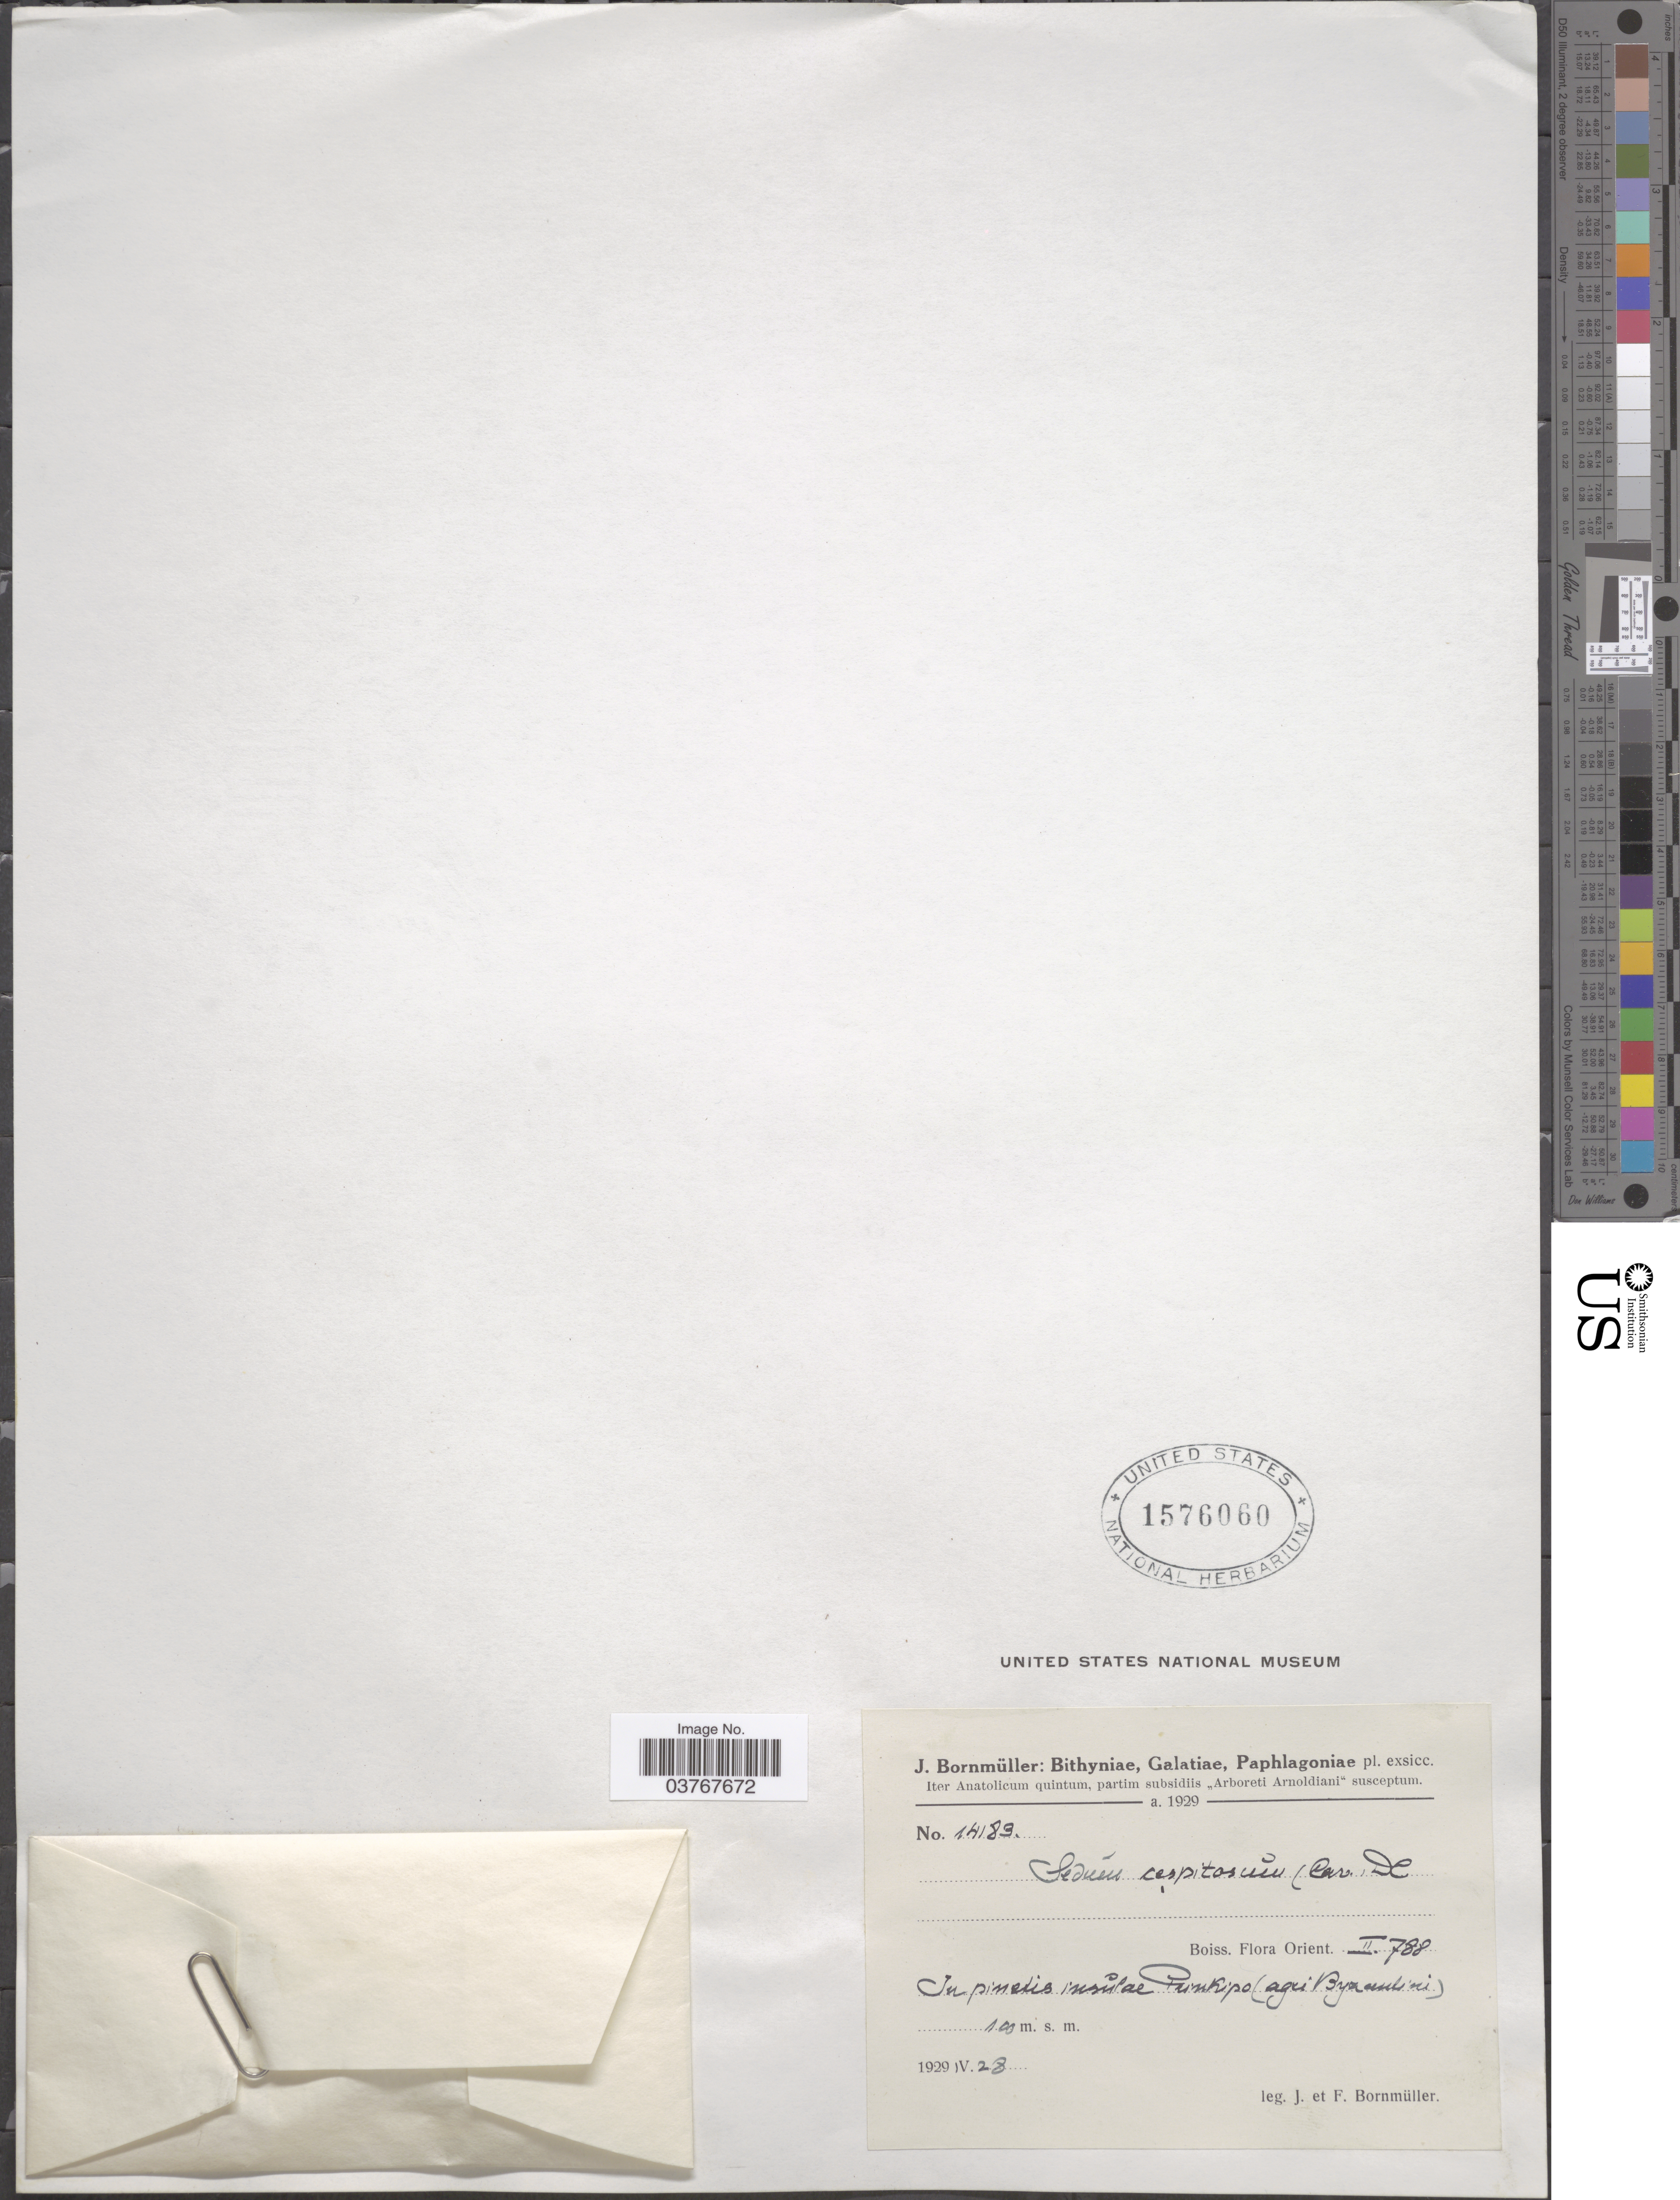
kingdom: Plantae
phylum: Tracheophyta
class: Magnoliopsida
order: Saxifragales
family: Crassulaceae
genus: Sedum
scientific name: Sedum caespitosum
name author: (Cav.) DC.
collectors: J. Bornmüller & F. Bornmüller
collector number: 14183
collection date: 1929-04-28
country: Turkey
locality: Iter Anatolicum quintum. Orient. II 788. In pinetis insulae Punkipo (agri Byzanlini). [interpreted]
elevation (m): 100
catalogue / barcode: US 1576060